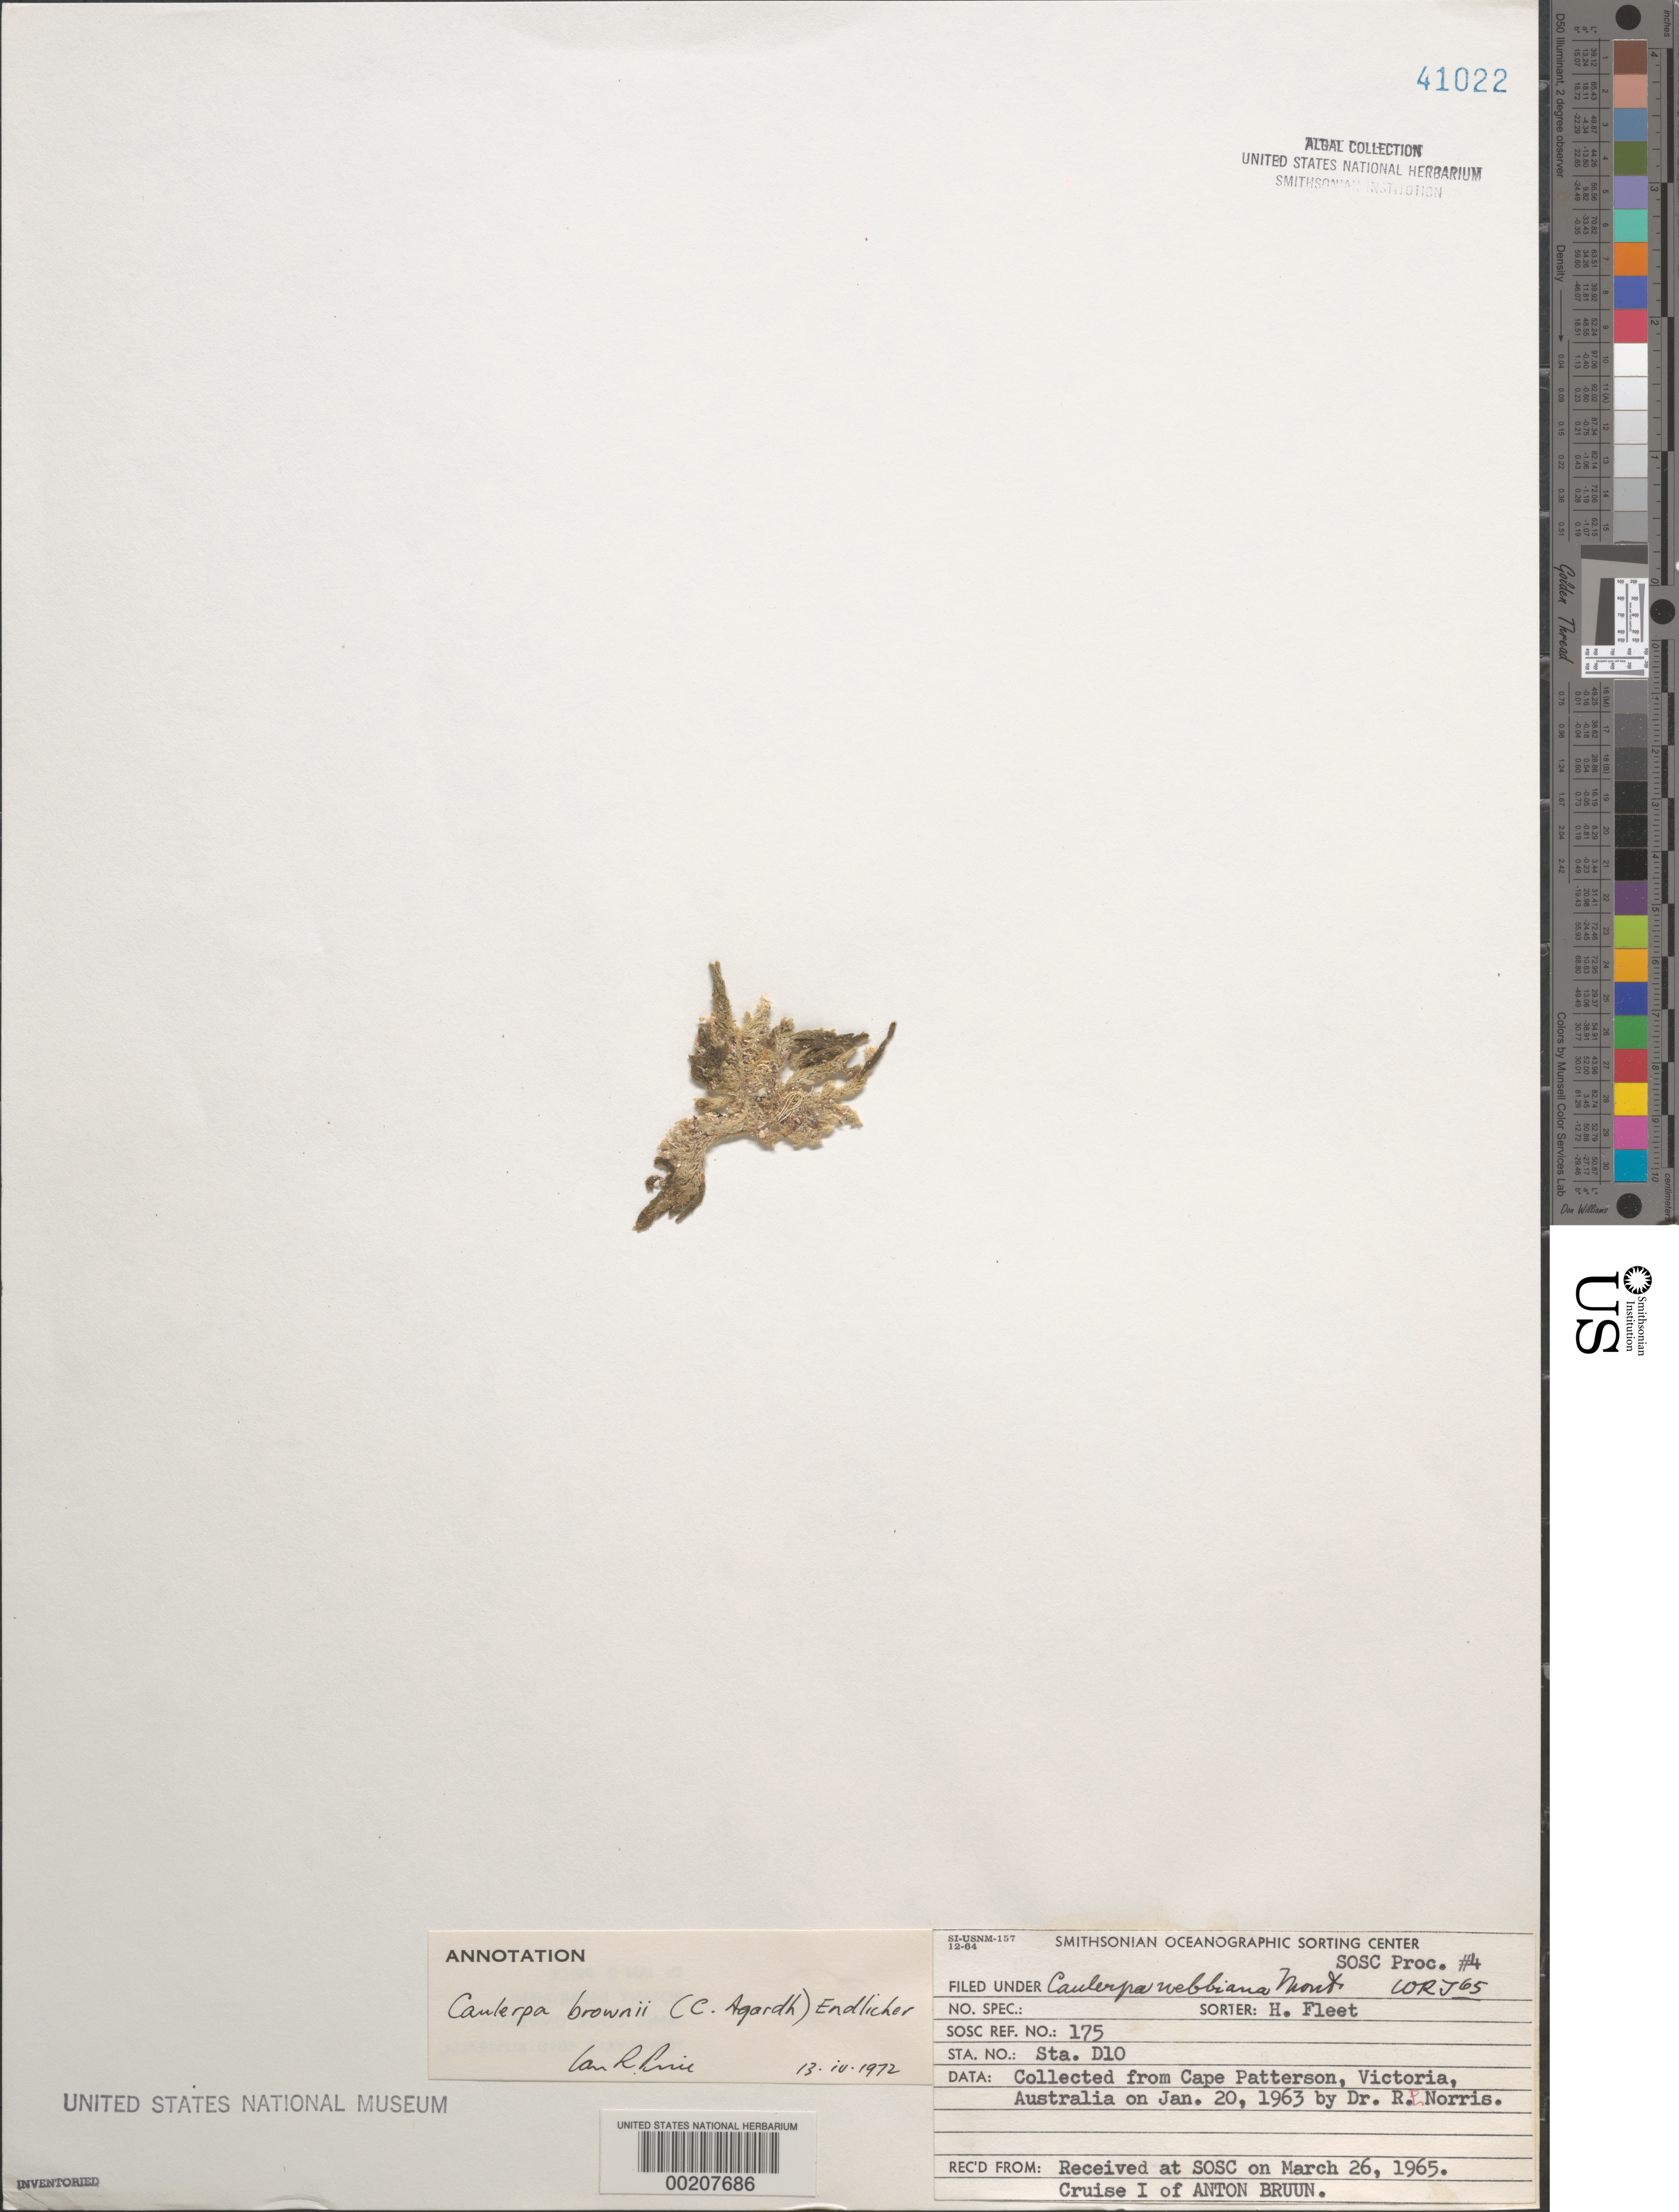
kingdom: Plantae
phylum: Chlorophyta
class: Ulvophyceae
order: Bryopsidales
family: Caulerpaceae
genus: Caulerpa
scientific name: Caulerpa brownii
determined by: Taylor, William R.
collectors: R. E. Norris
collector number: Station D-10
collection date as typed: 20 Jan 1963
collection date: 1963-01-20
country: Australia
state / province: Victoria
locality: Cape patterson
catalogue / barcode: US 41022